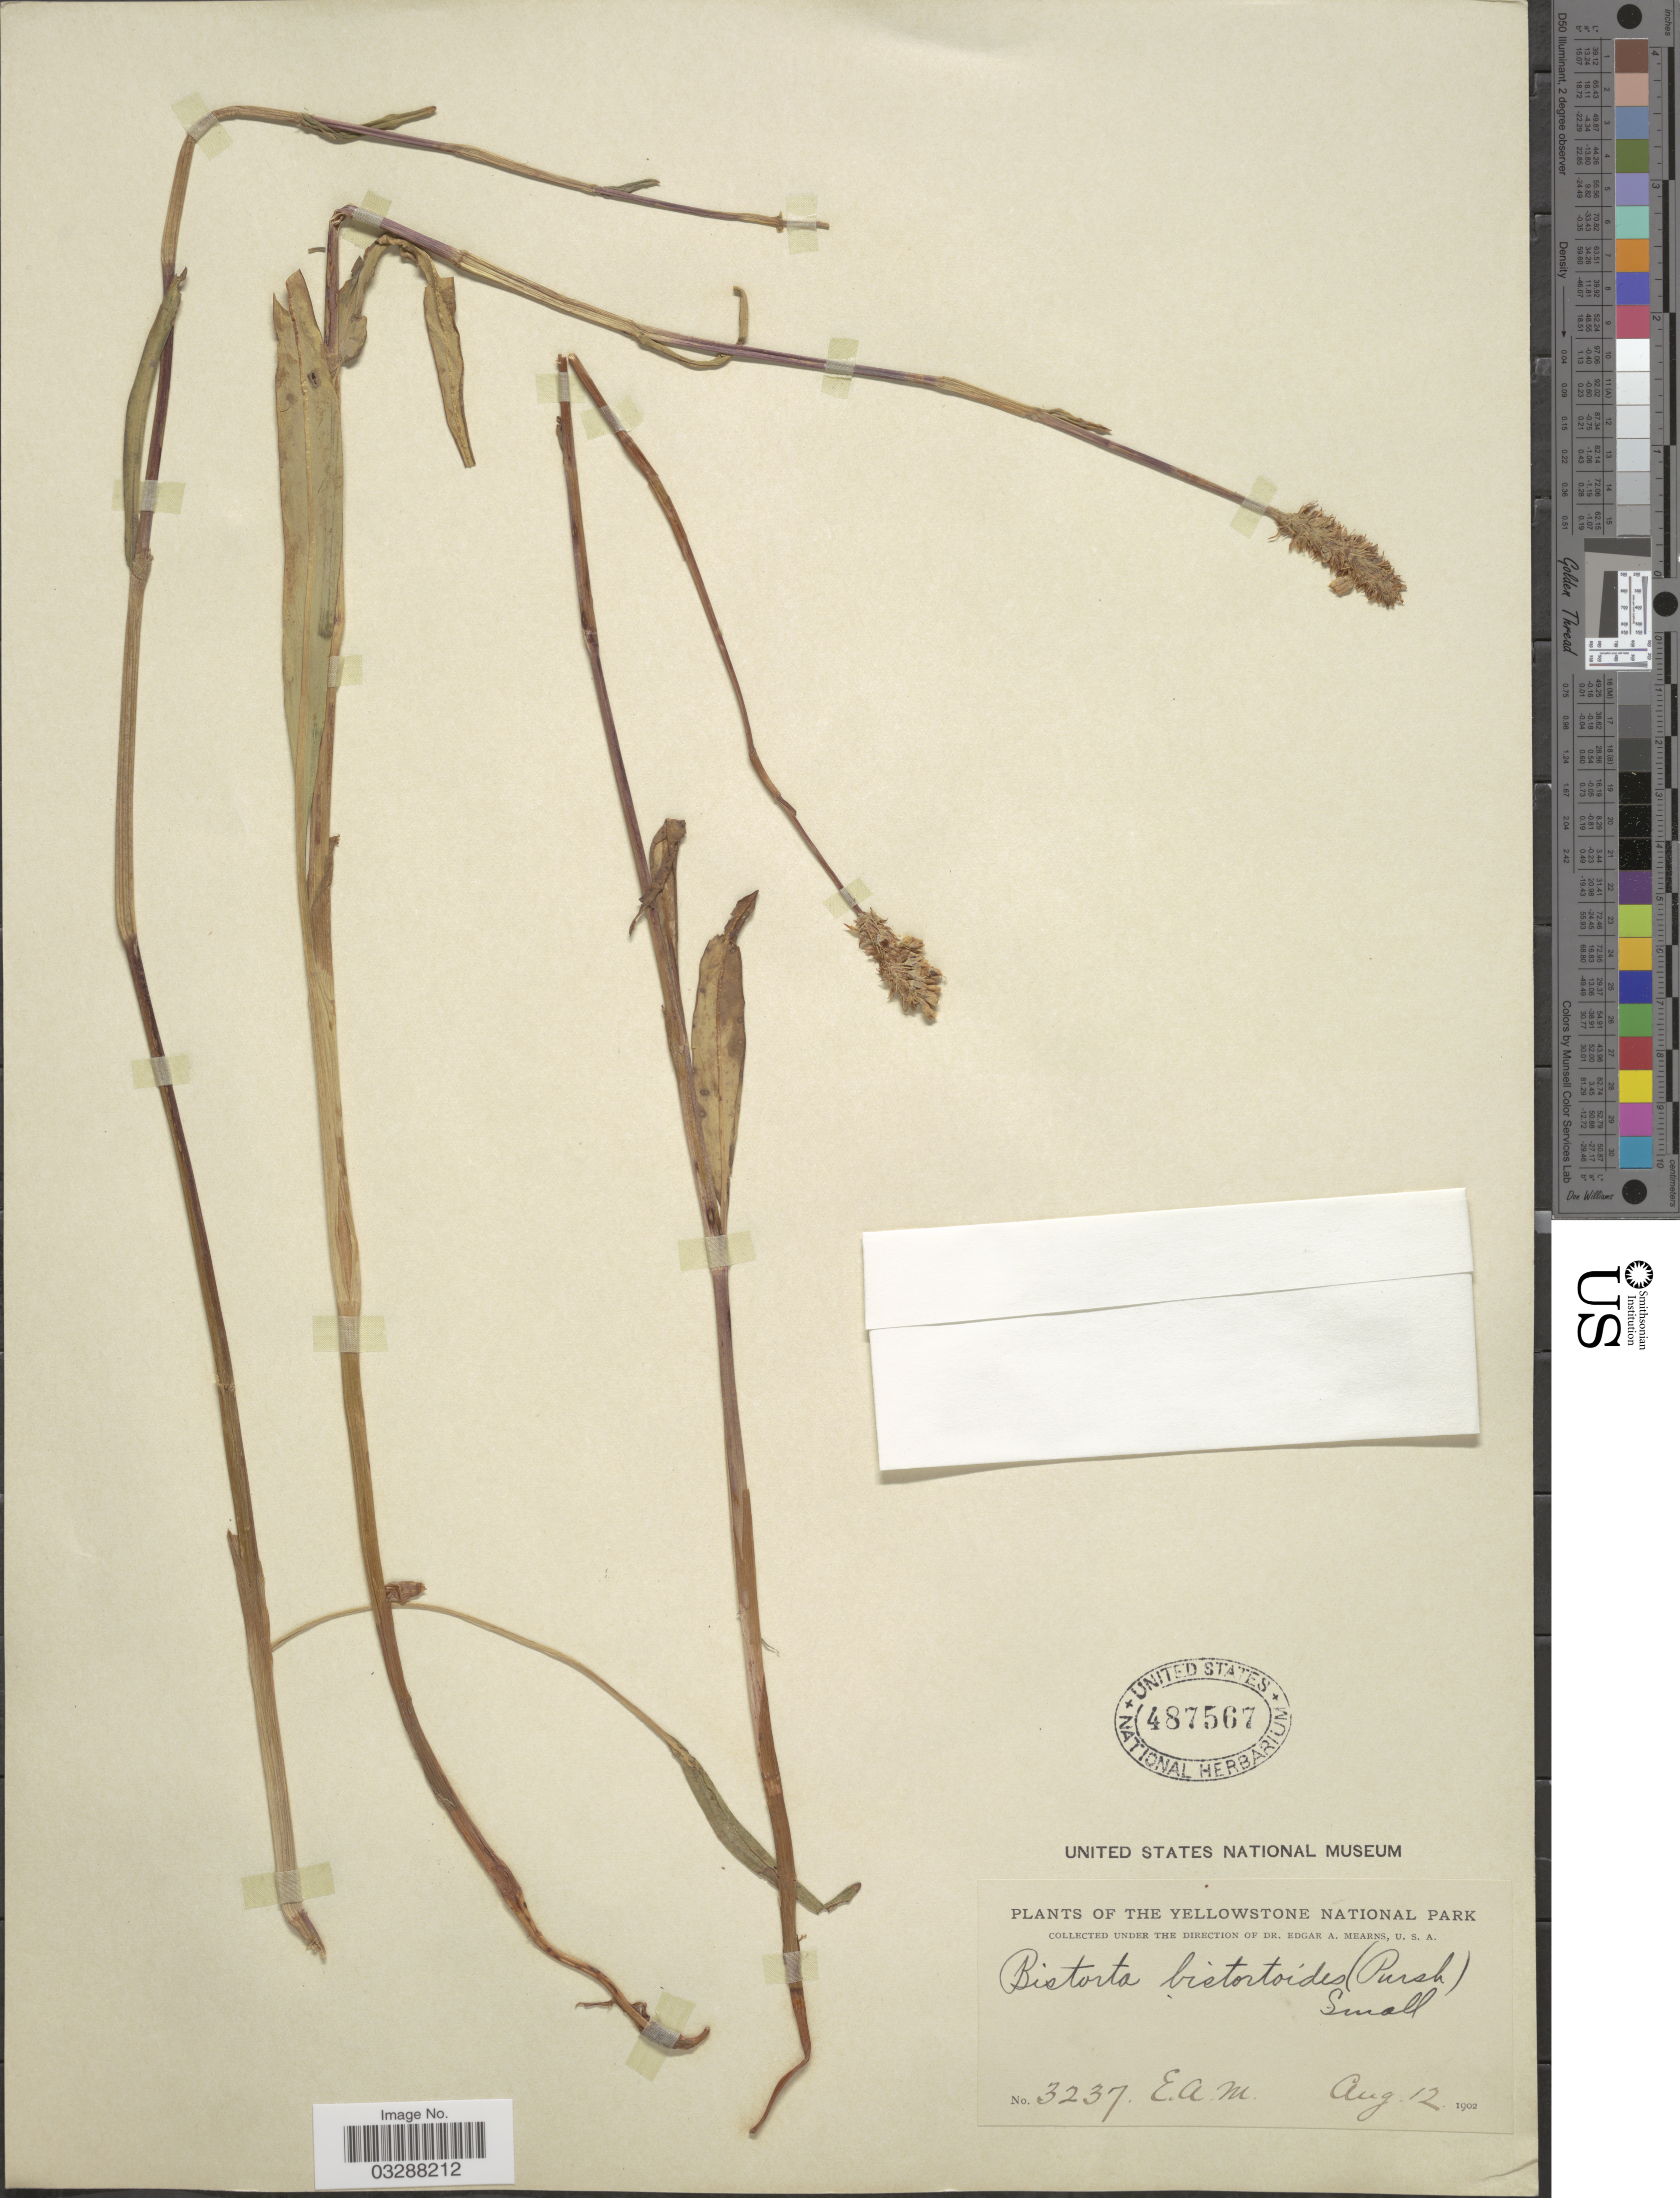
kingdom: Plantae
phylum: Tracheophyta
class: Magnoliopsida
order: Caryophyllales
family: Polygonaceae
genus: Bistorta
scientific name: Bistorta bistortoides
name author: (Pursh) Small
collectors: E. A. Mearns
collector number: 3237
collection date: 1902-08-12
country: United States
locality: Yellowstone National Park.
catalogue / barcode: US 487567